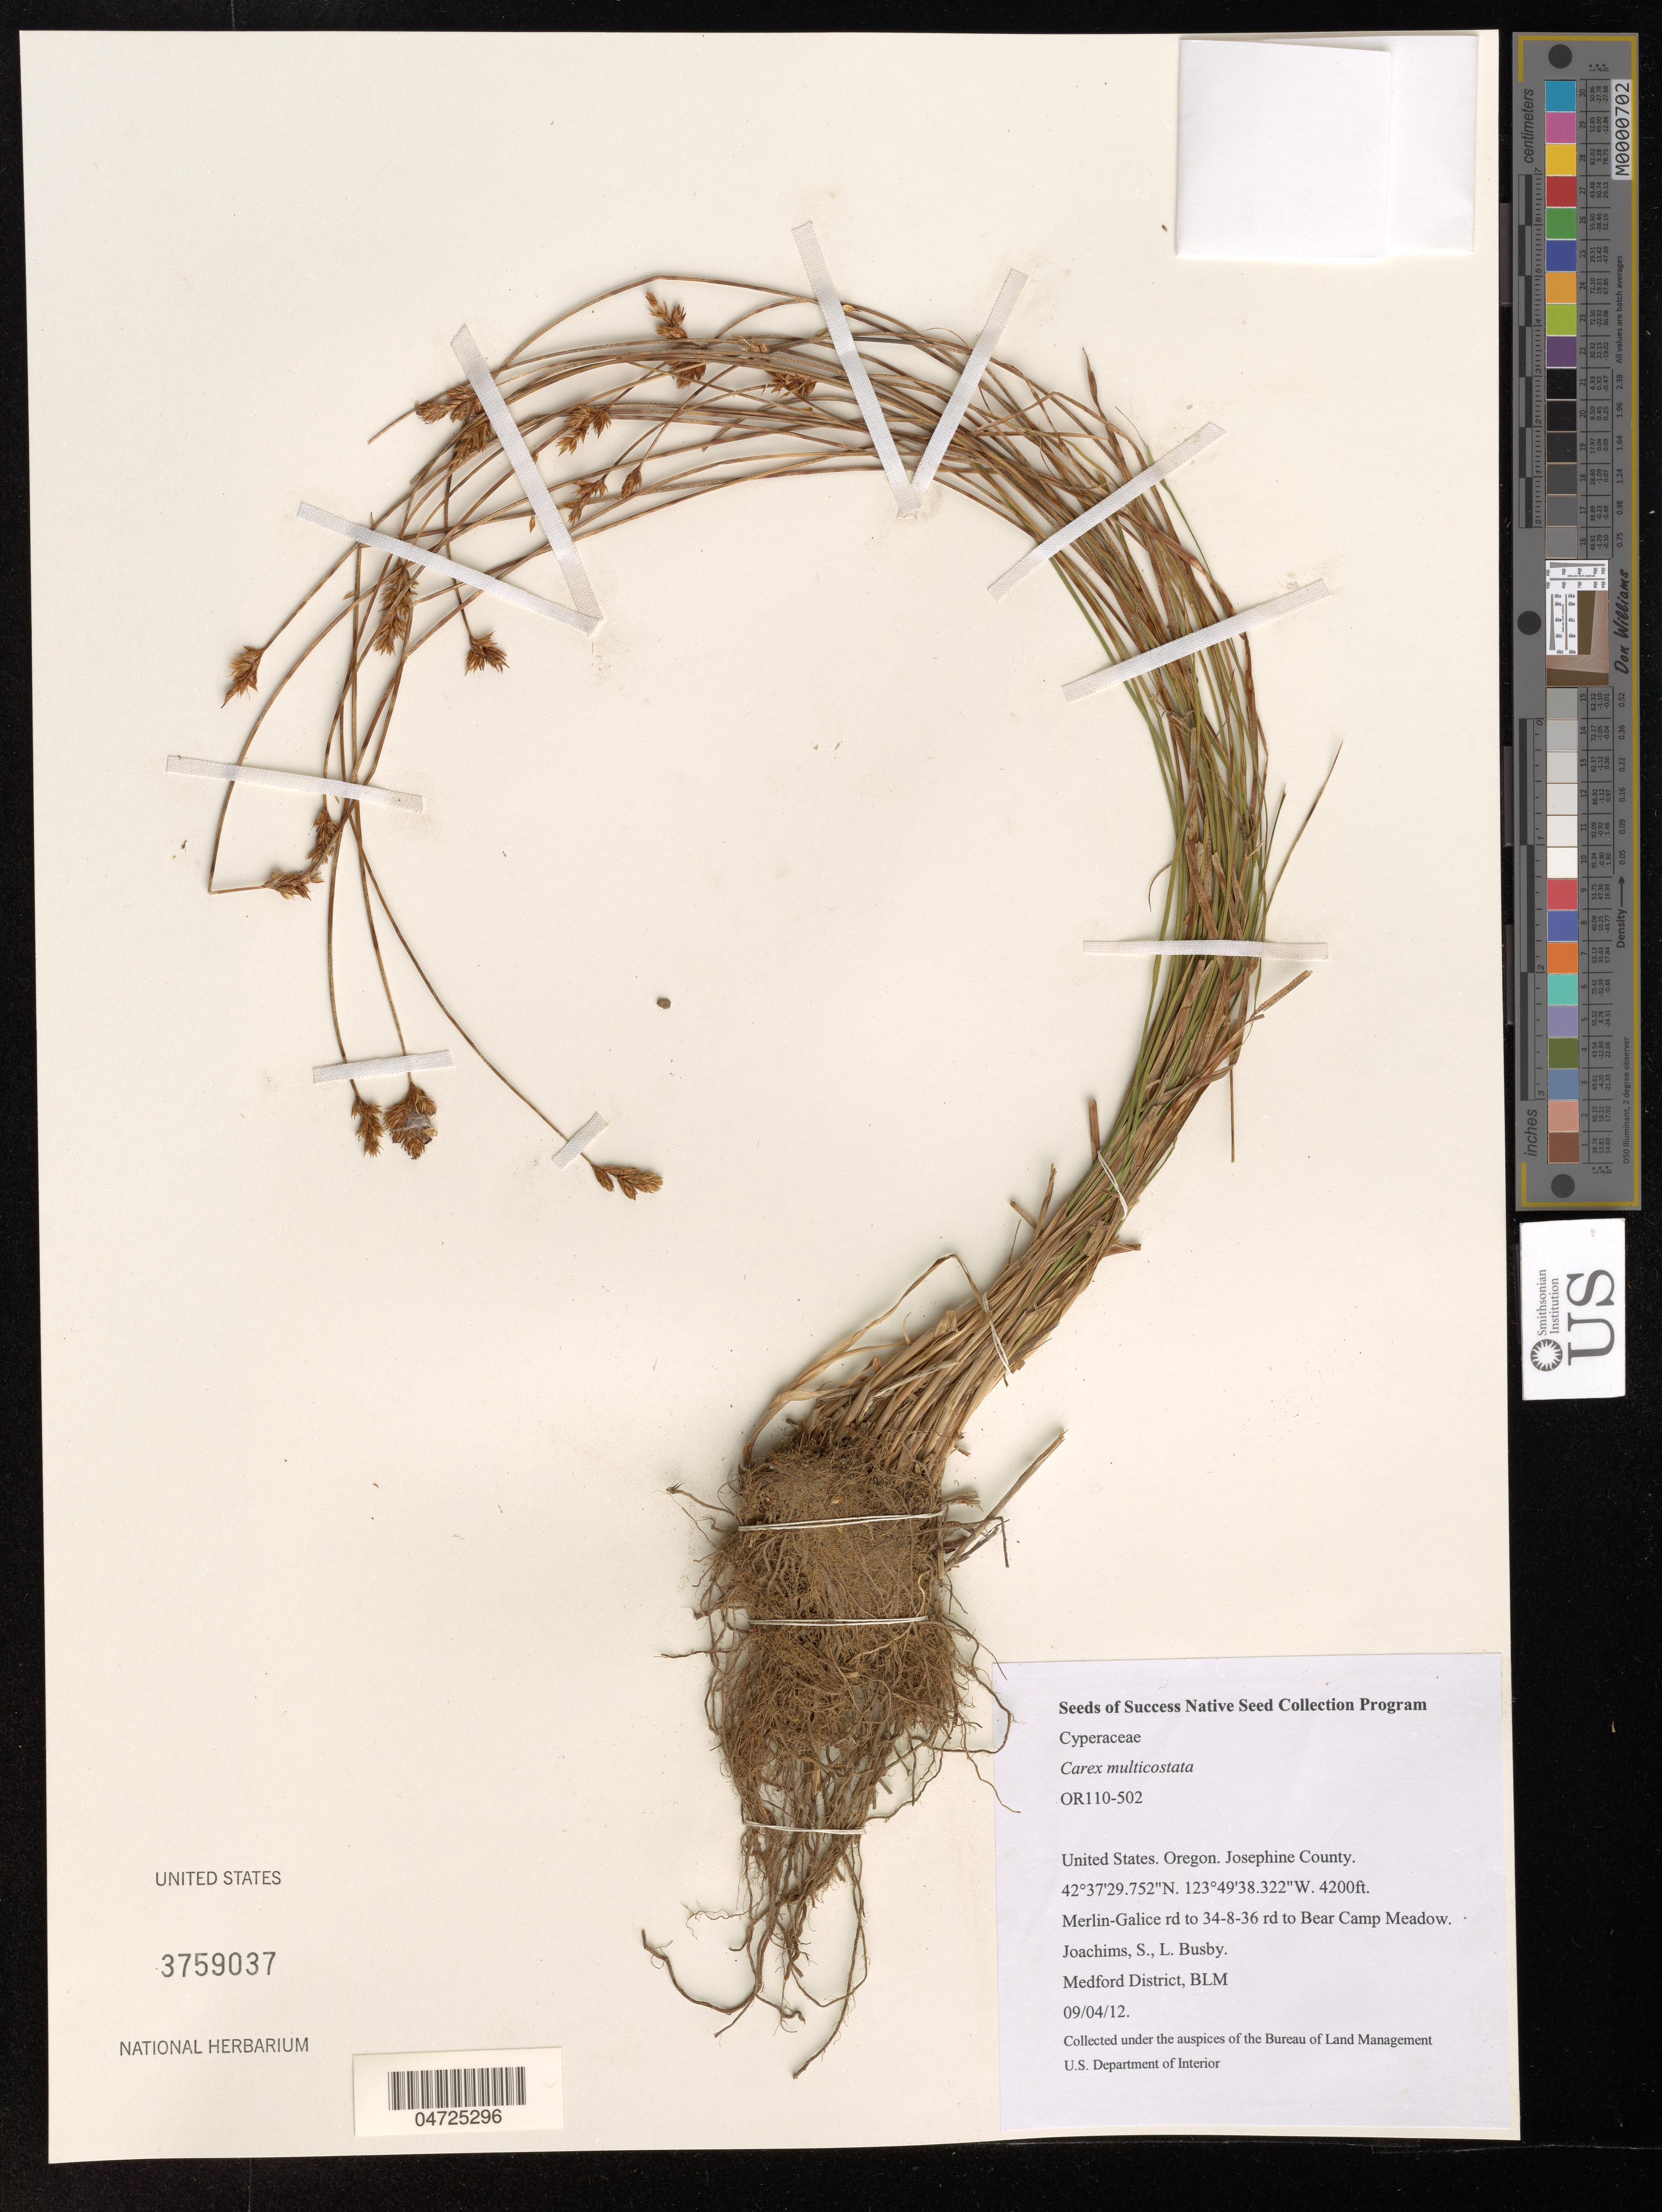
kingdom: Plantae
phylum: Tracheophyta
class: Liliopsida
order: Poales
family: Cyperaceae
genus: Carex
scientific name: Carex multicostata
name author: Mack.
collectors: S. Joachims & L. Busby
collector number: OR110-502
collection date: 2012-09-04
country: United States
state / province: Oregon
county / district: Josephine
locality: Josephine County. Merlin-Galice rd to 34-8-36 rd to Bear Camp Meadow.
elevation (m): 1280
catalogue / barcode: US 3759037